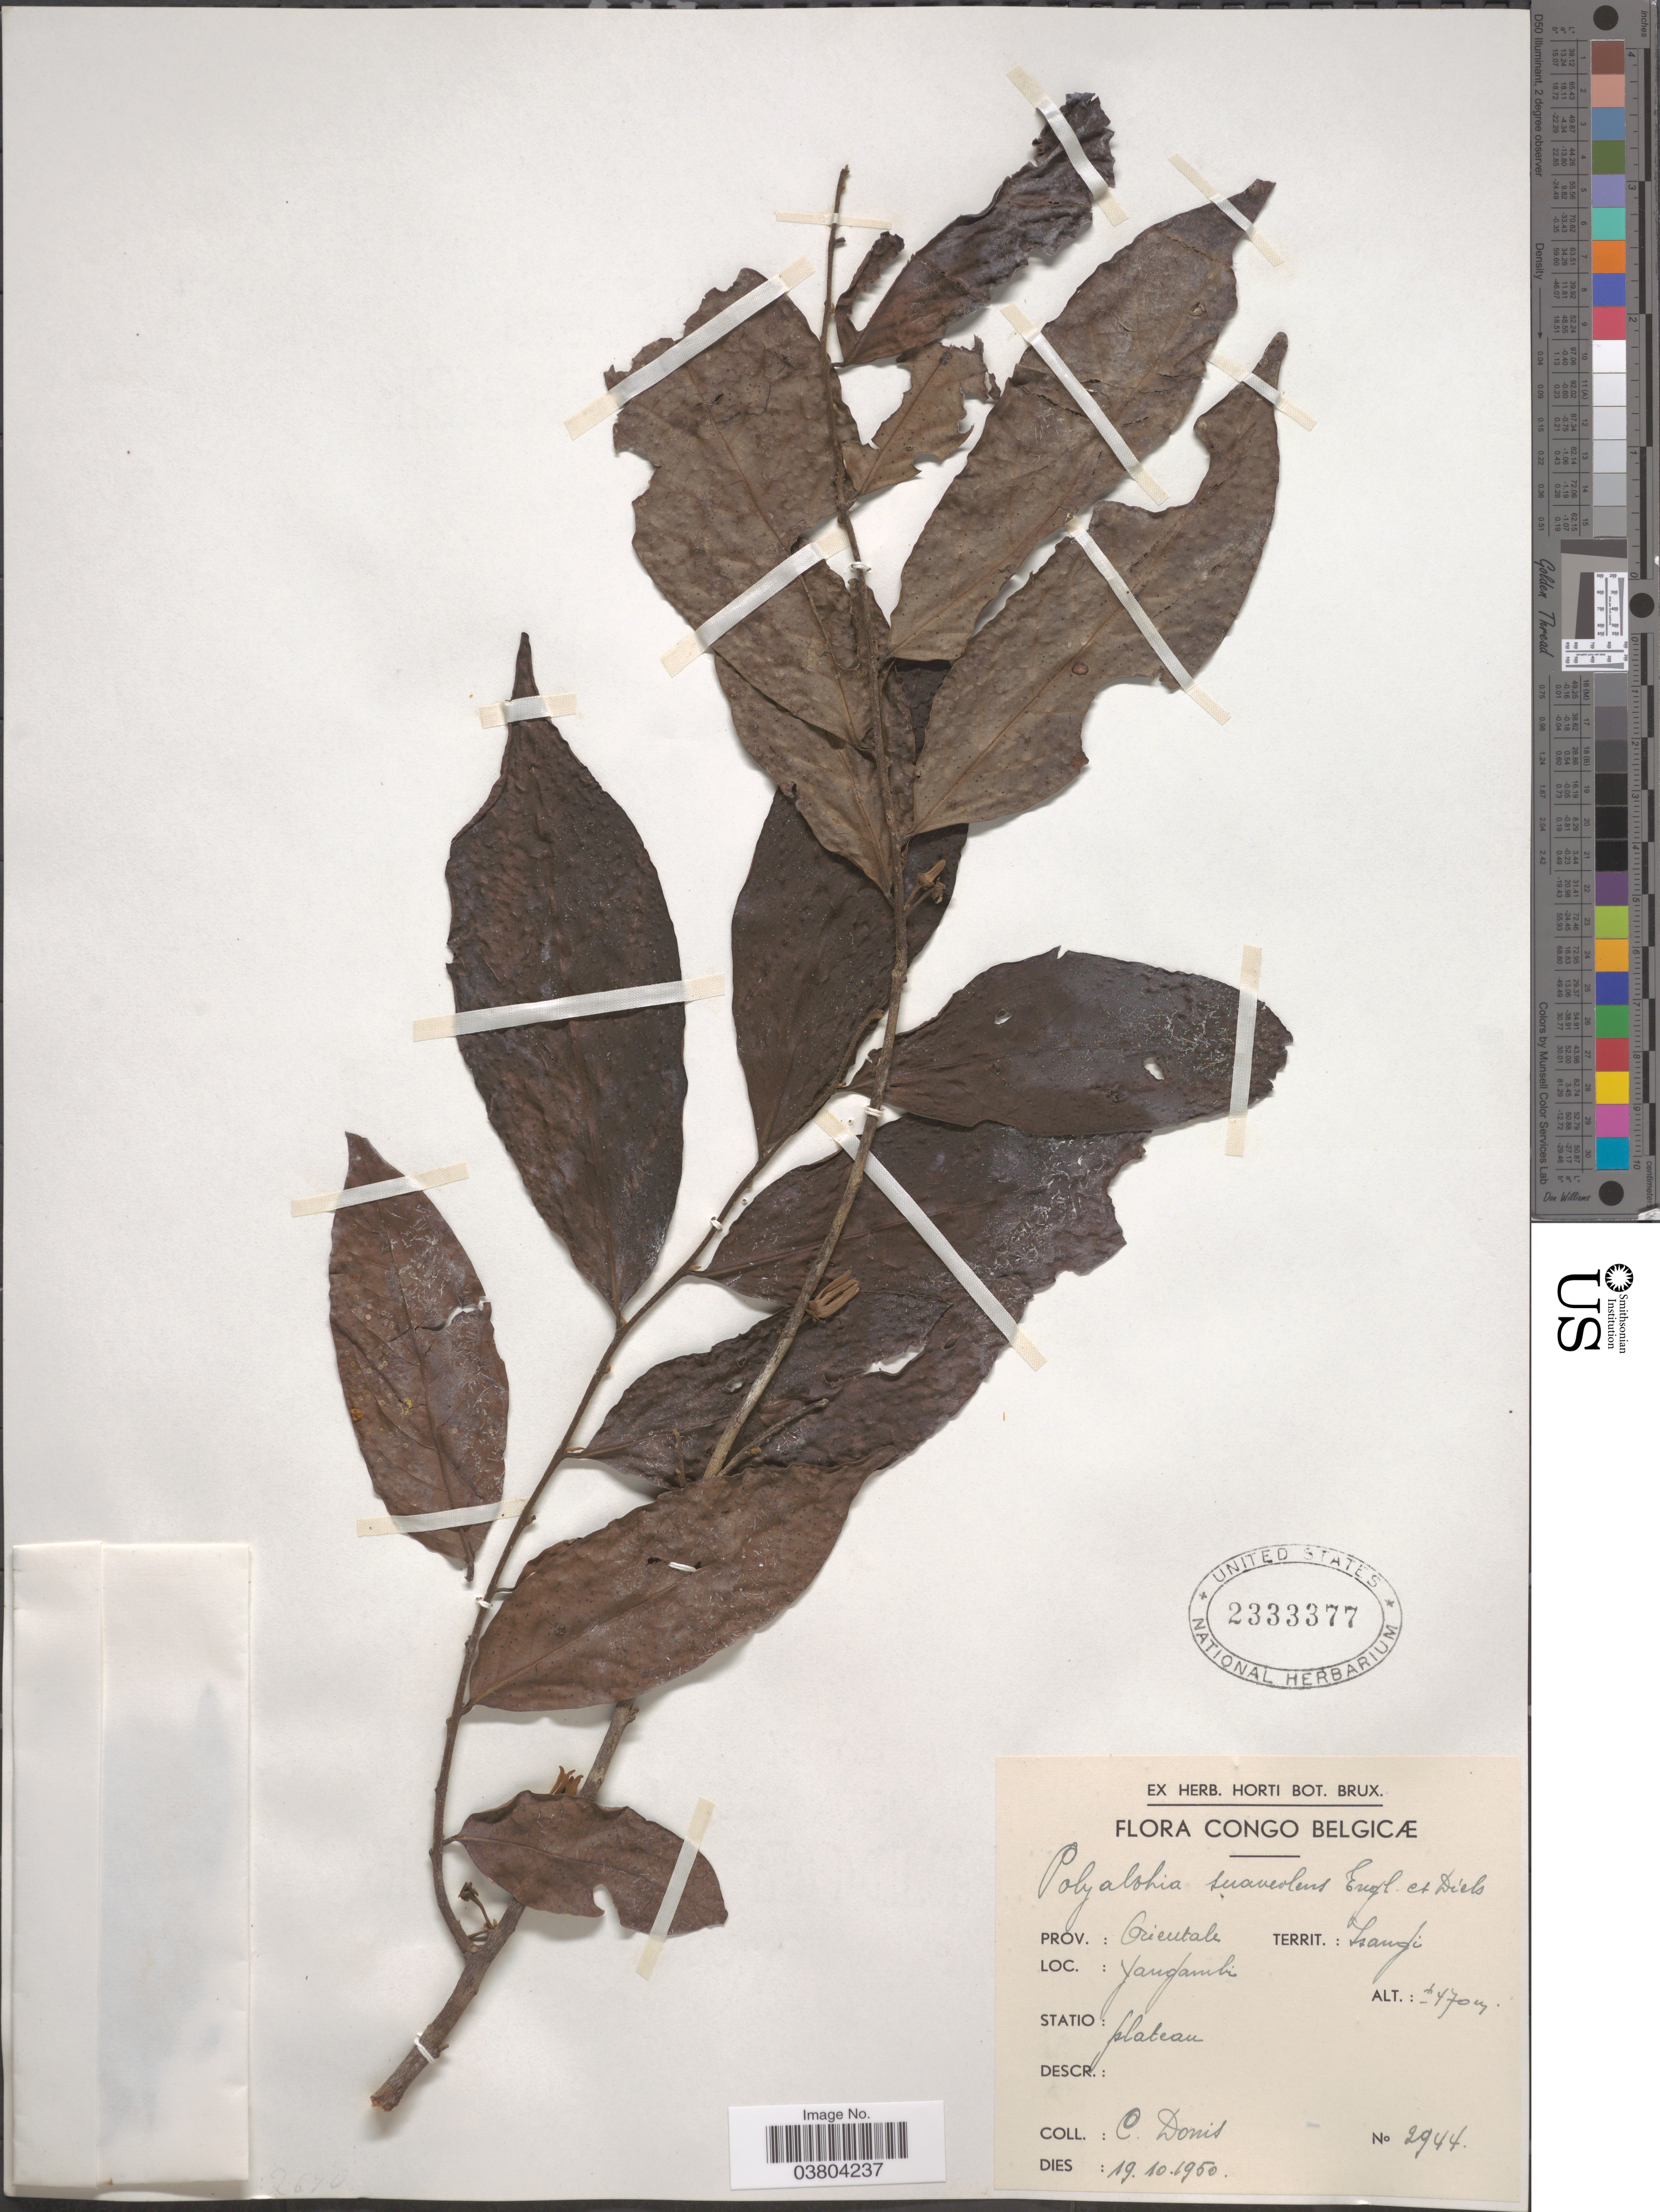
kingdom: Plantae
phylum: Tracheophyta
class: Magnoliopsida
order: Magnoliales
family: Annonaceae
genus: Greenwayodendron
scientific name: Greenwayodendron suaveolens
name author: (Engl. & Diels) Verdc.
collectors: C. Donis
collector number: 2944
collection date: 1950-10-19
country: Congo, Democratic Republic of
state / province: Tshopo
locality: Congo Belgicæ. Territ.: Isangi. Yangambi. Statio: plateau.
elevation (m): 470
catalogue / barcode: US 2333377